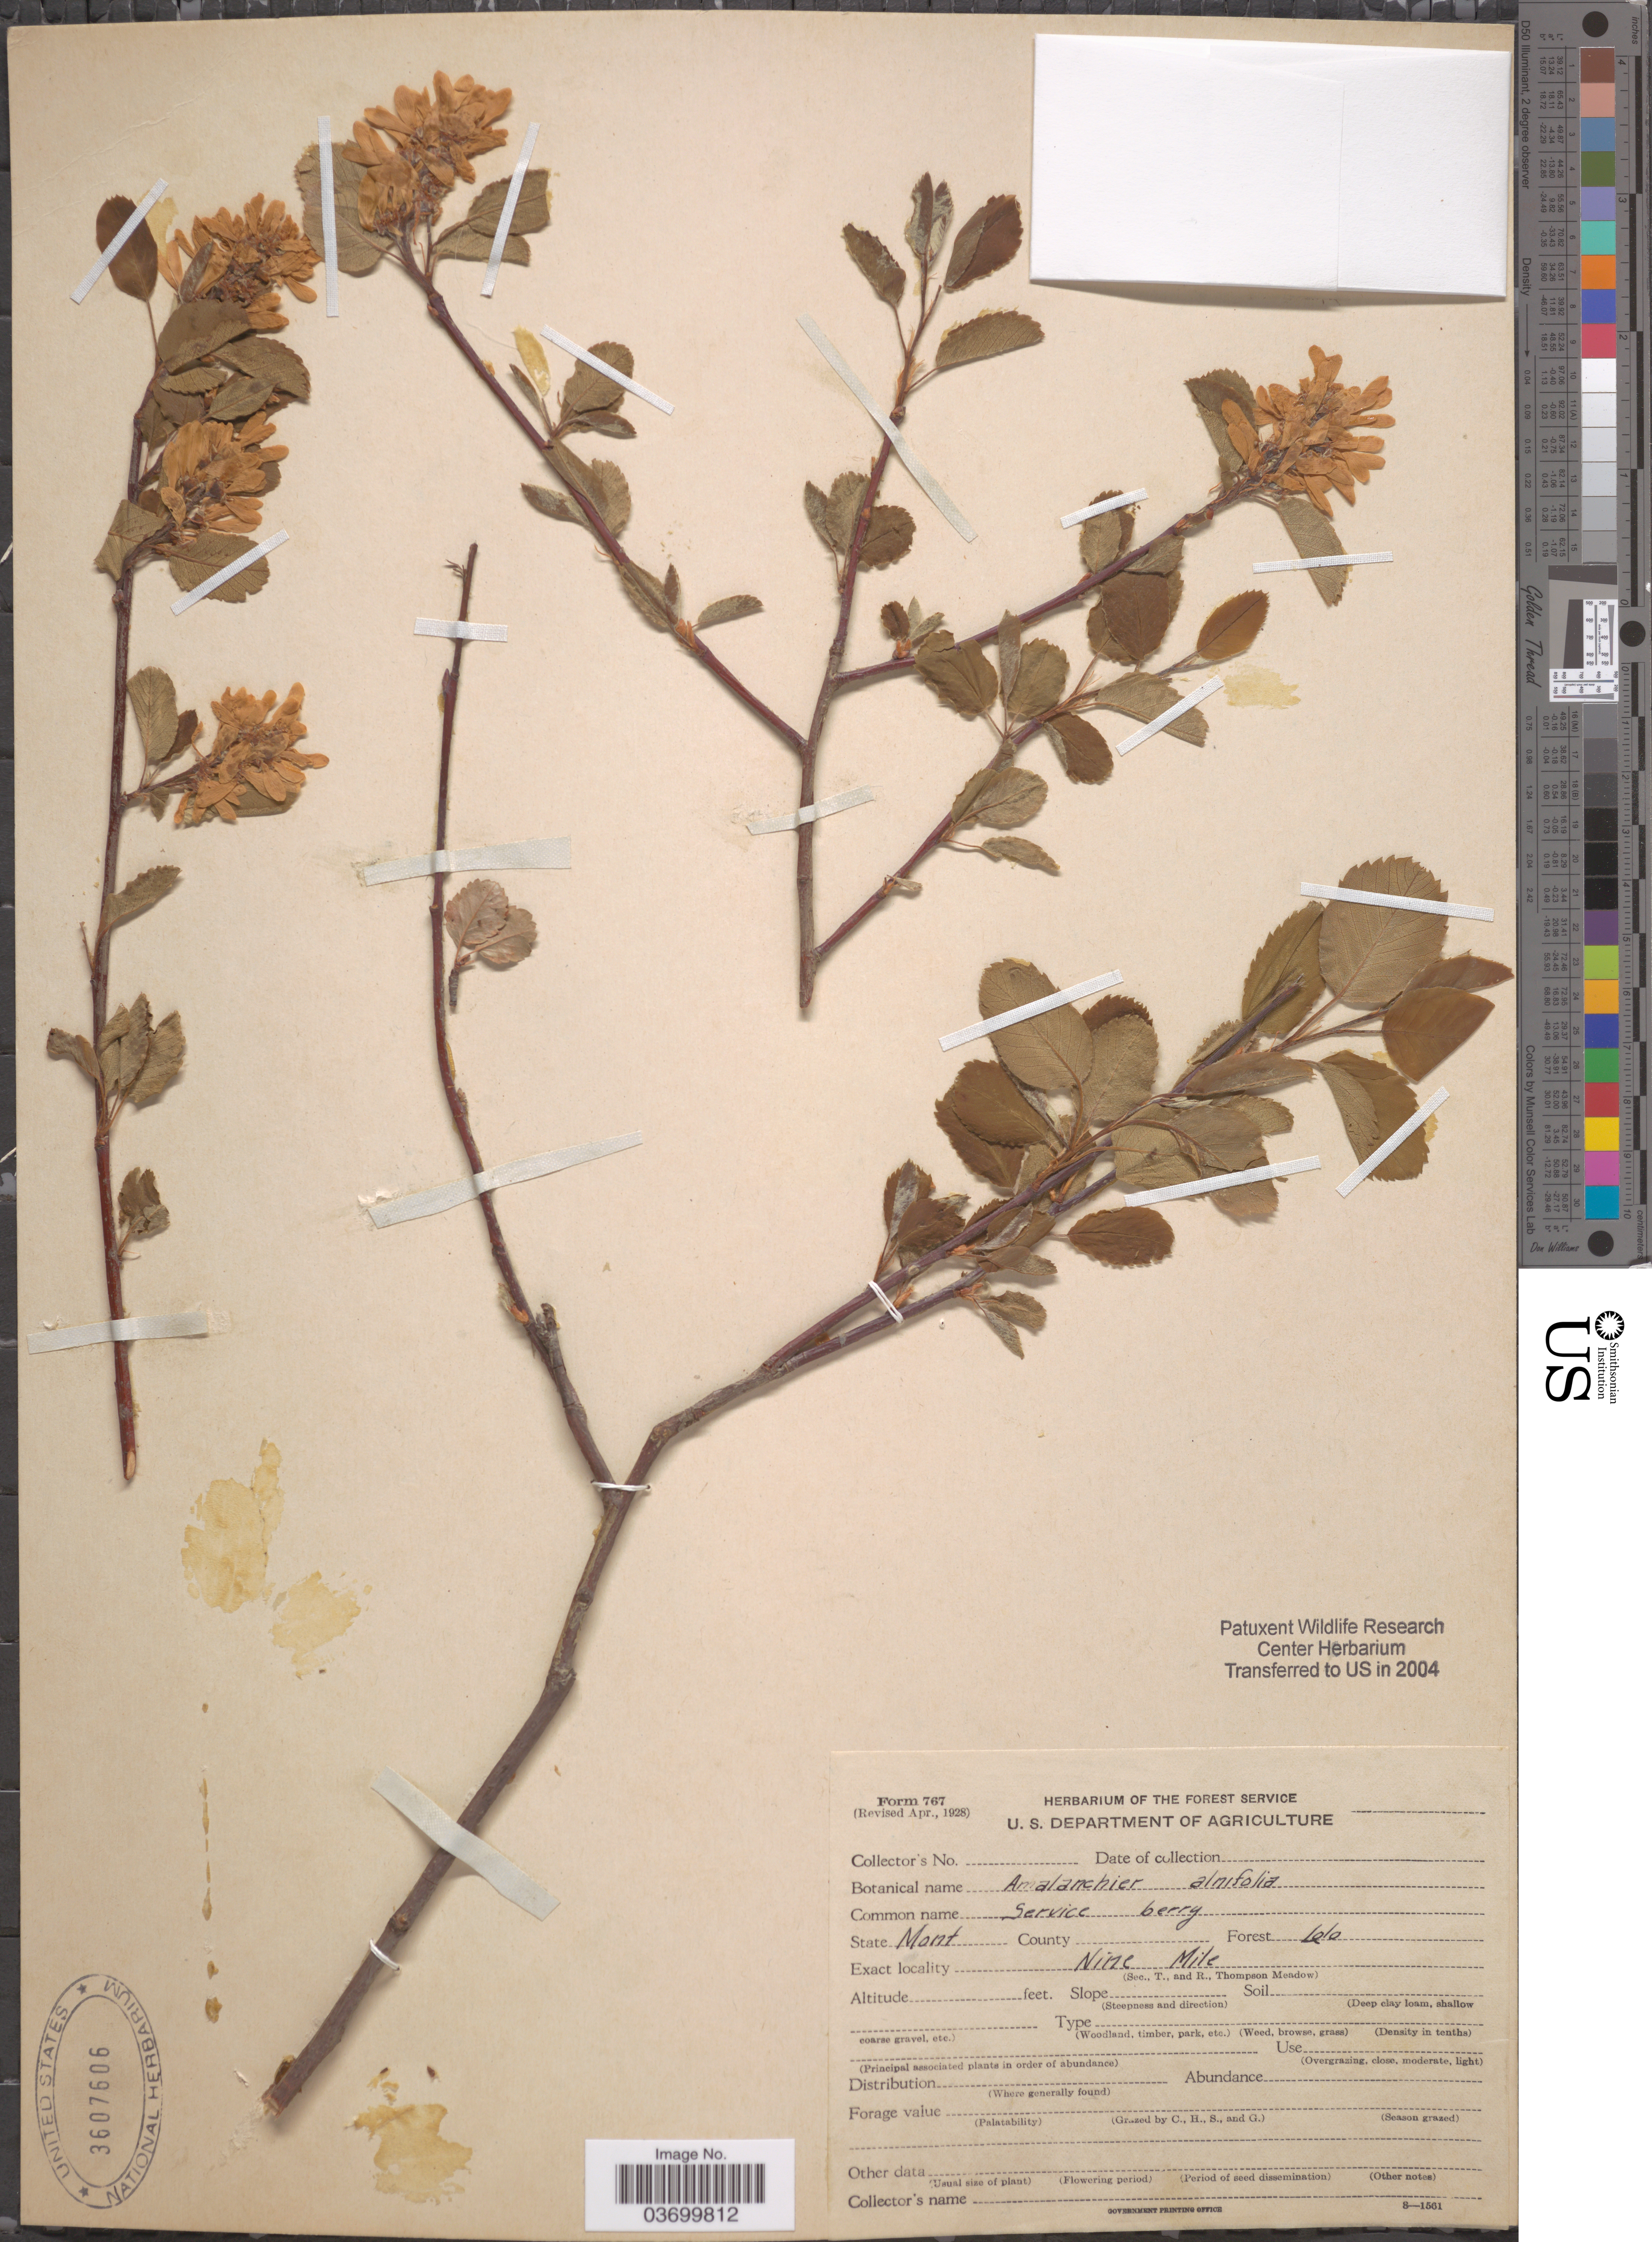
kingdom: Plantae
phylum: Tracheophyta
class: Magnoliopsida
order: Rosales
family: Rosaceae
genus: Amelanchier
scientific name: Amelanchier alnifolia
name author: (Nutt.) Nutt. ex M. Roem.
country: United States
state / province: Montana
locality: State Mont. Forest Lolo. Nine Mile.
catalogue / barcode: US 3607606